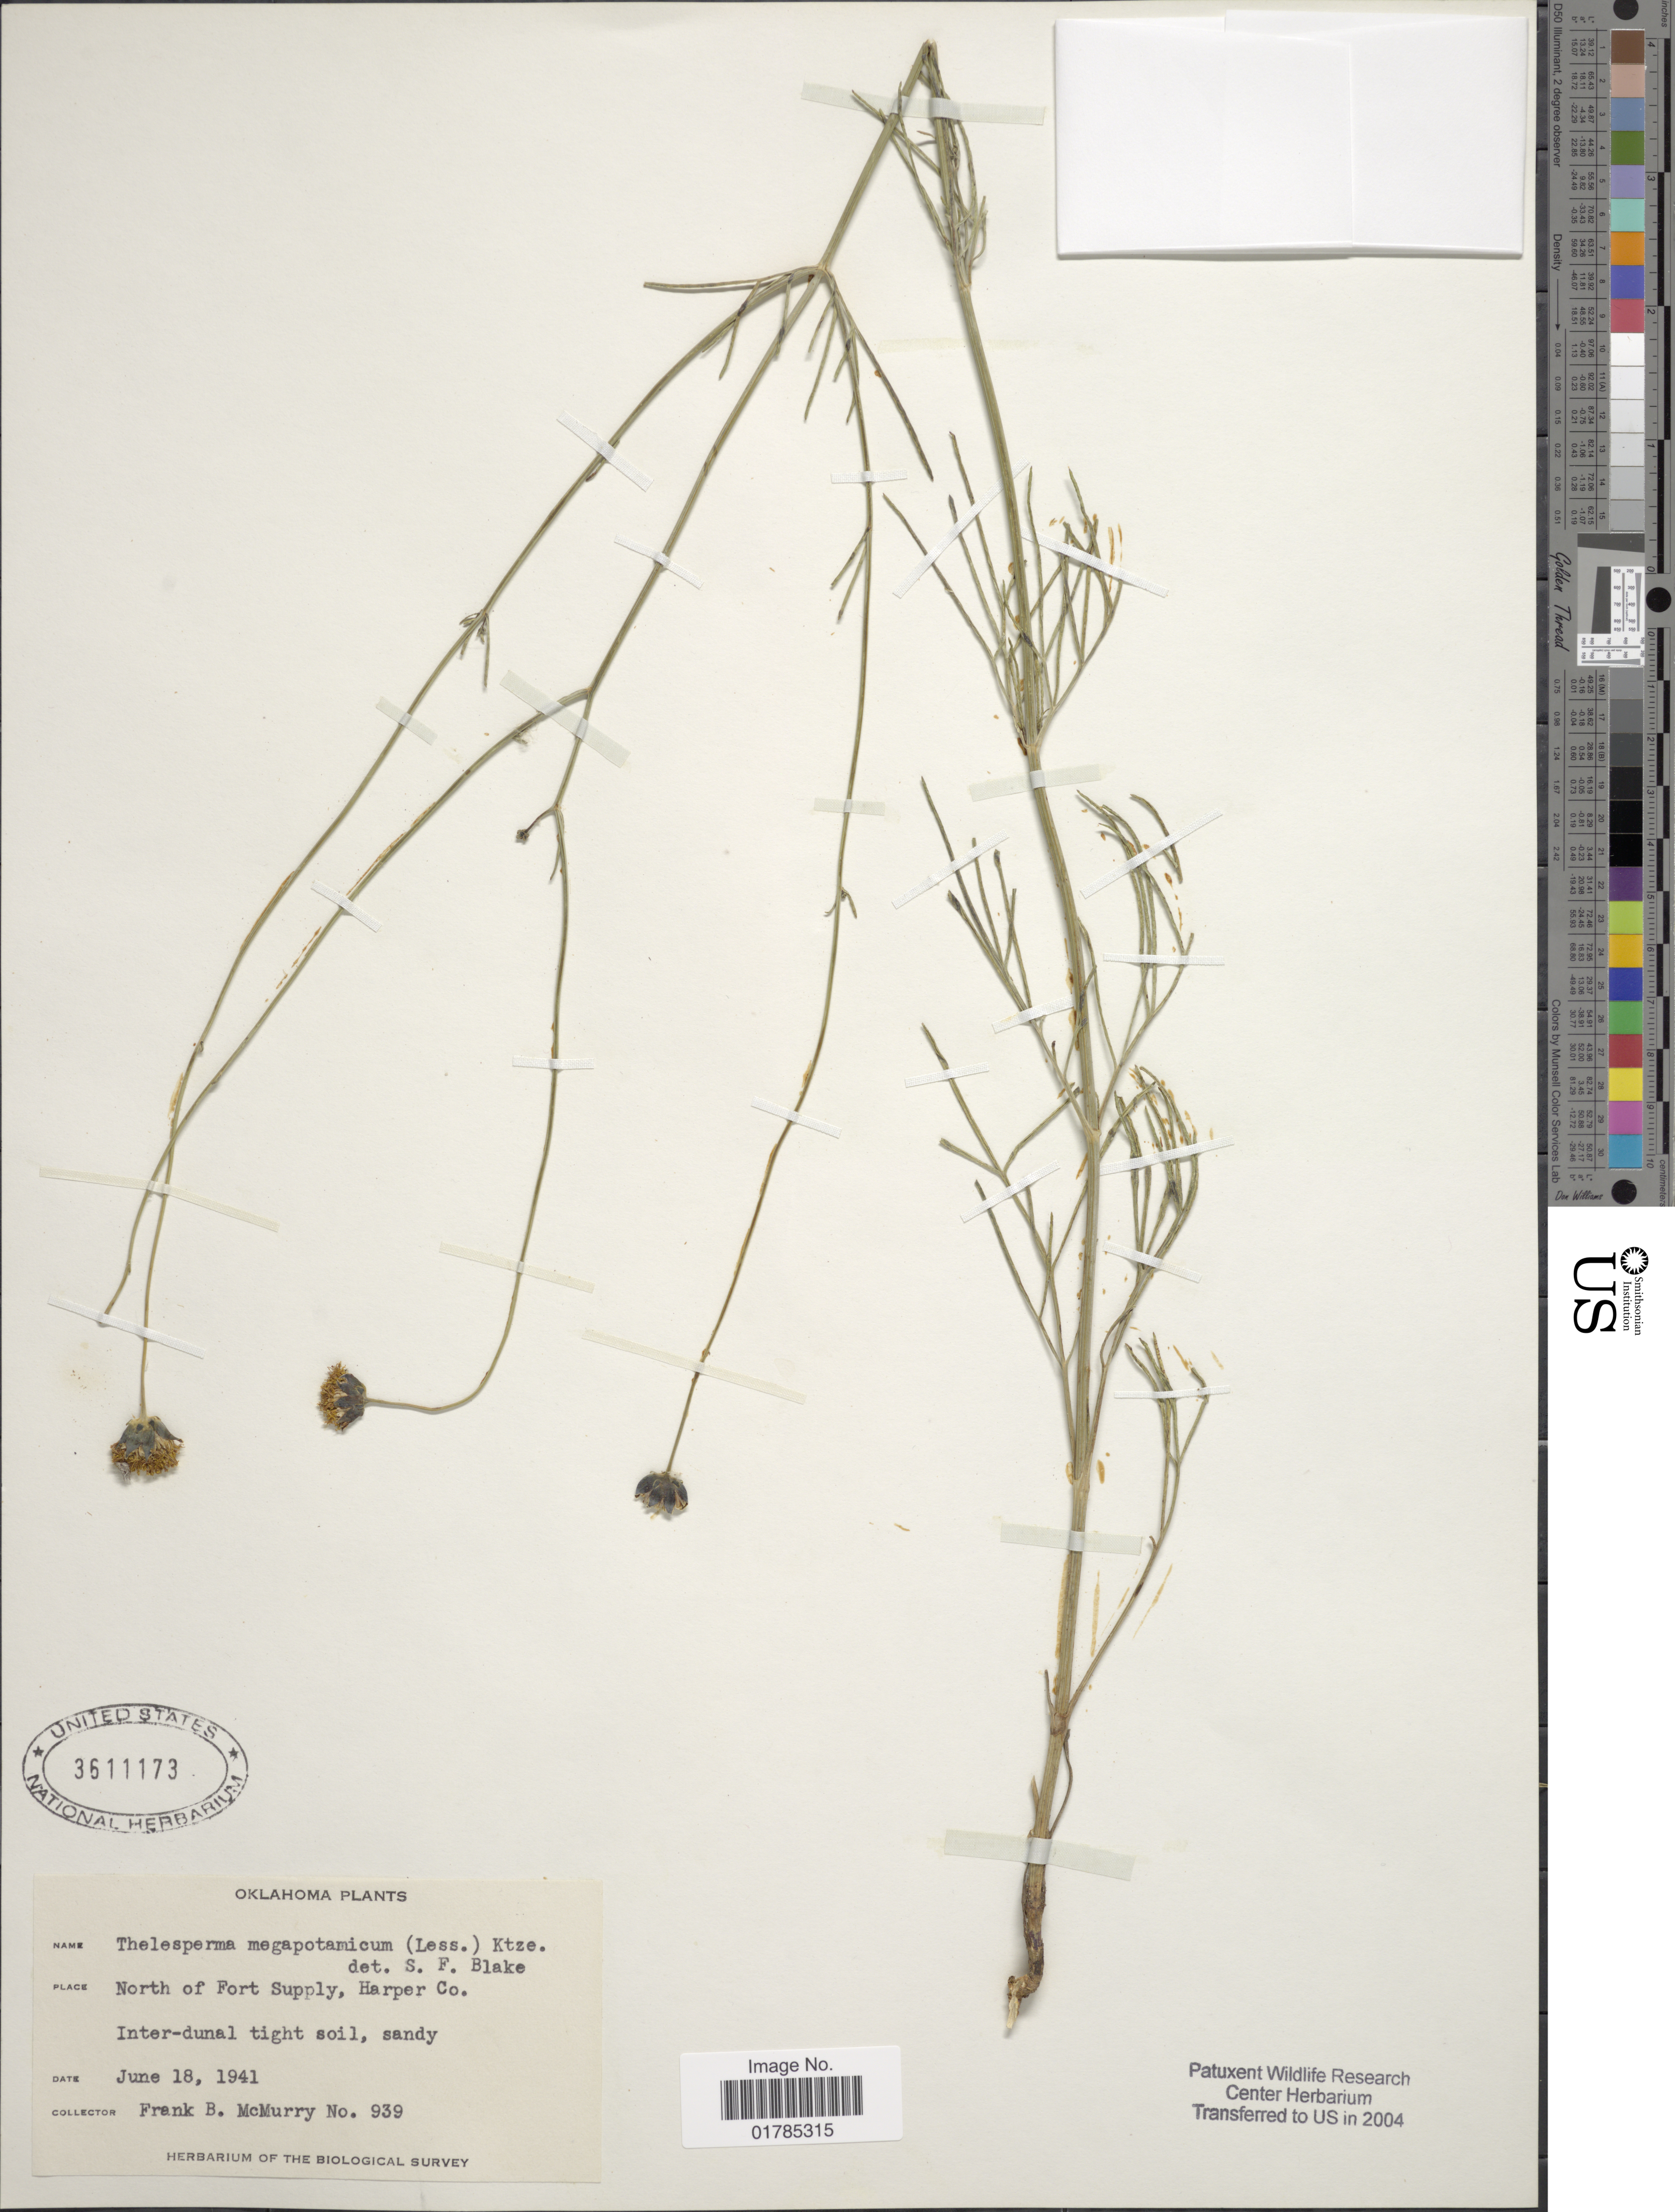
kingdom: Plantae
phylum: Tracheophyta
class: Magnoliopsida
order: Asterales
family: Asteraceae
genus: Thelesperma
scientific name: Thelesperma megapotamicum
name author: (Spreng.) Herter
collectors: F. B. McMurry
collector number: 939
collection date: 1941-06-18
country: United States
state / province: Oklahoma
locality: North of Fort Supply, Harper Co.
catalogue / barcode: US 3611173